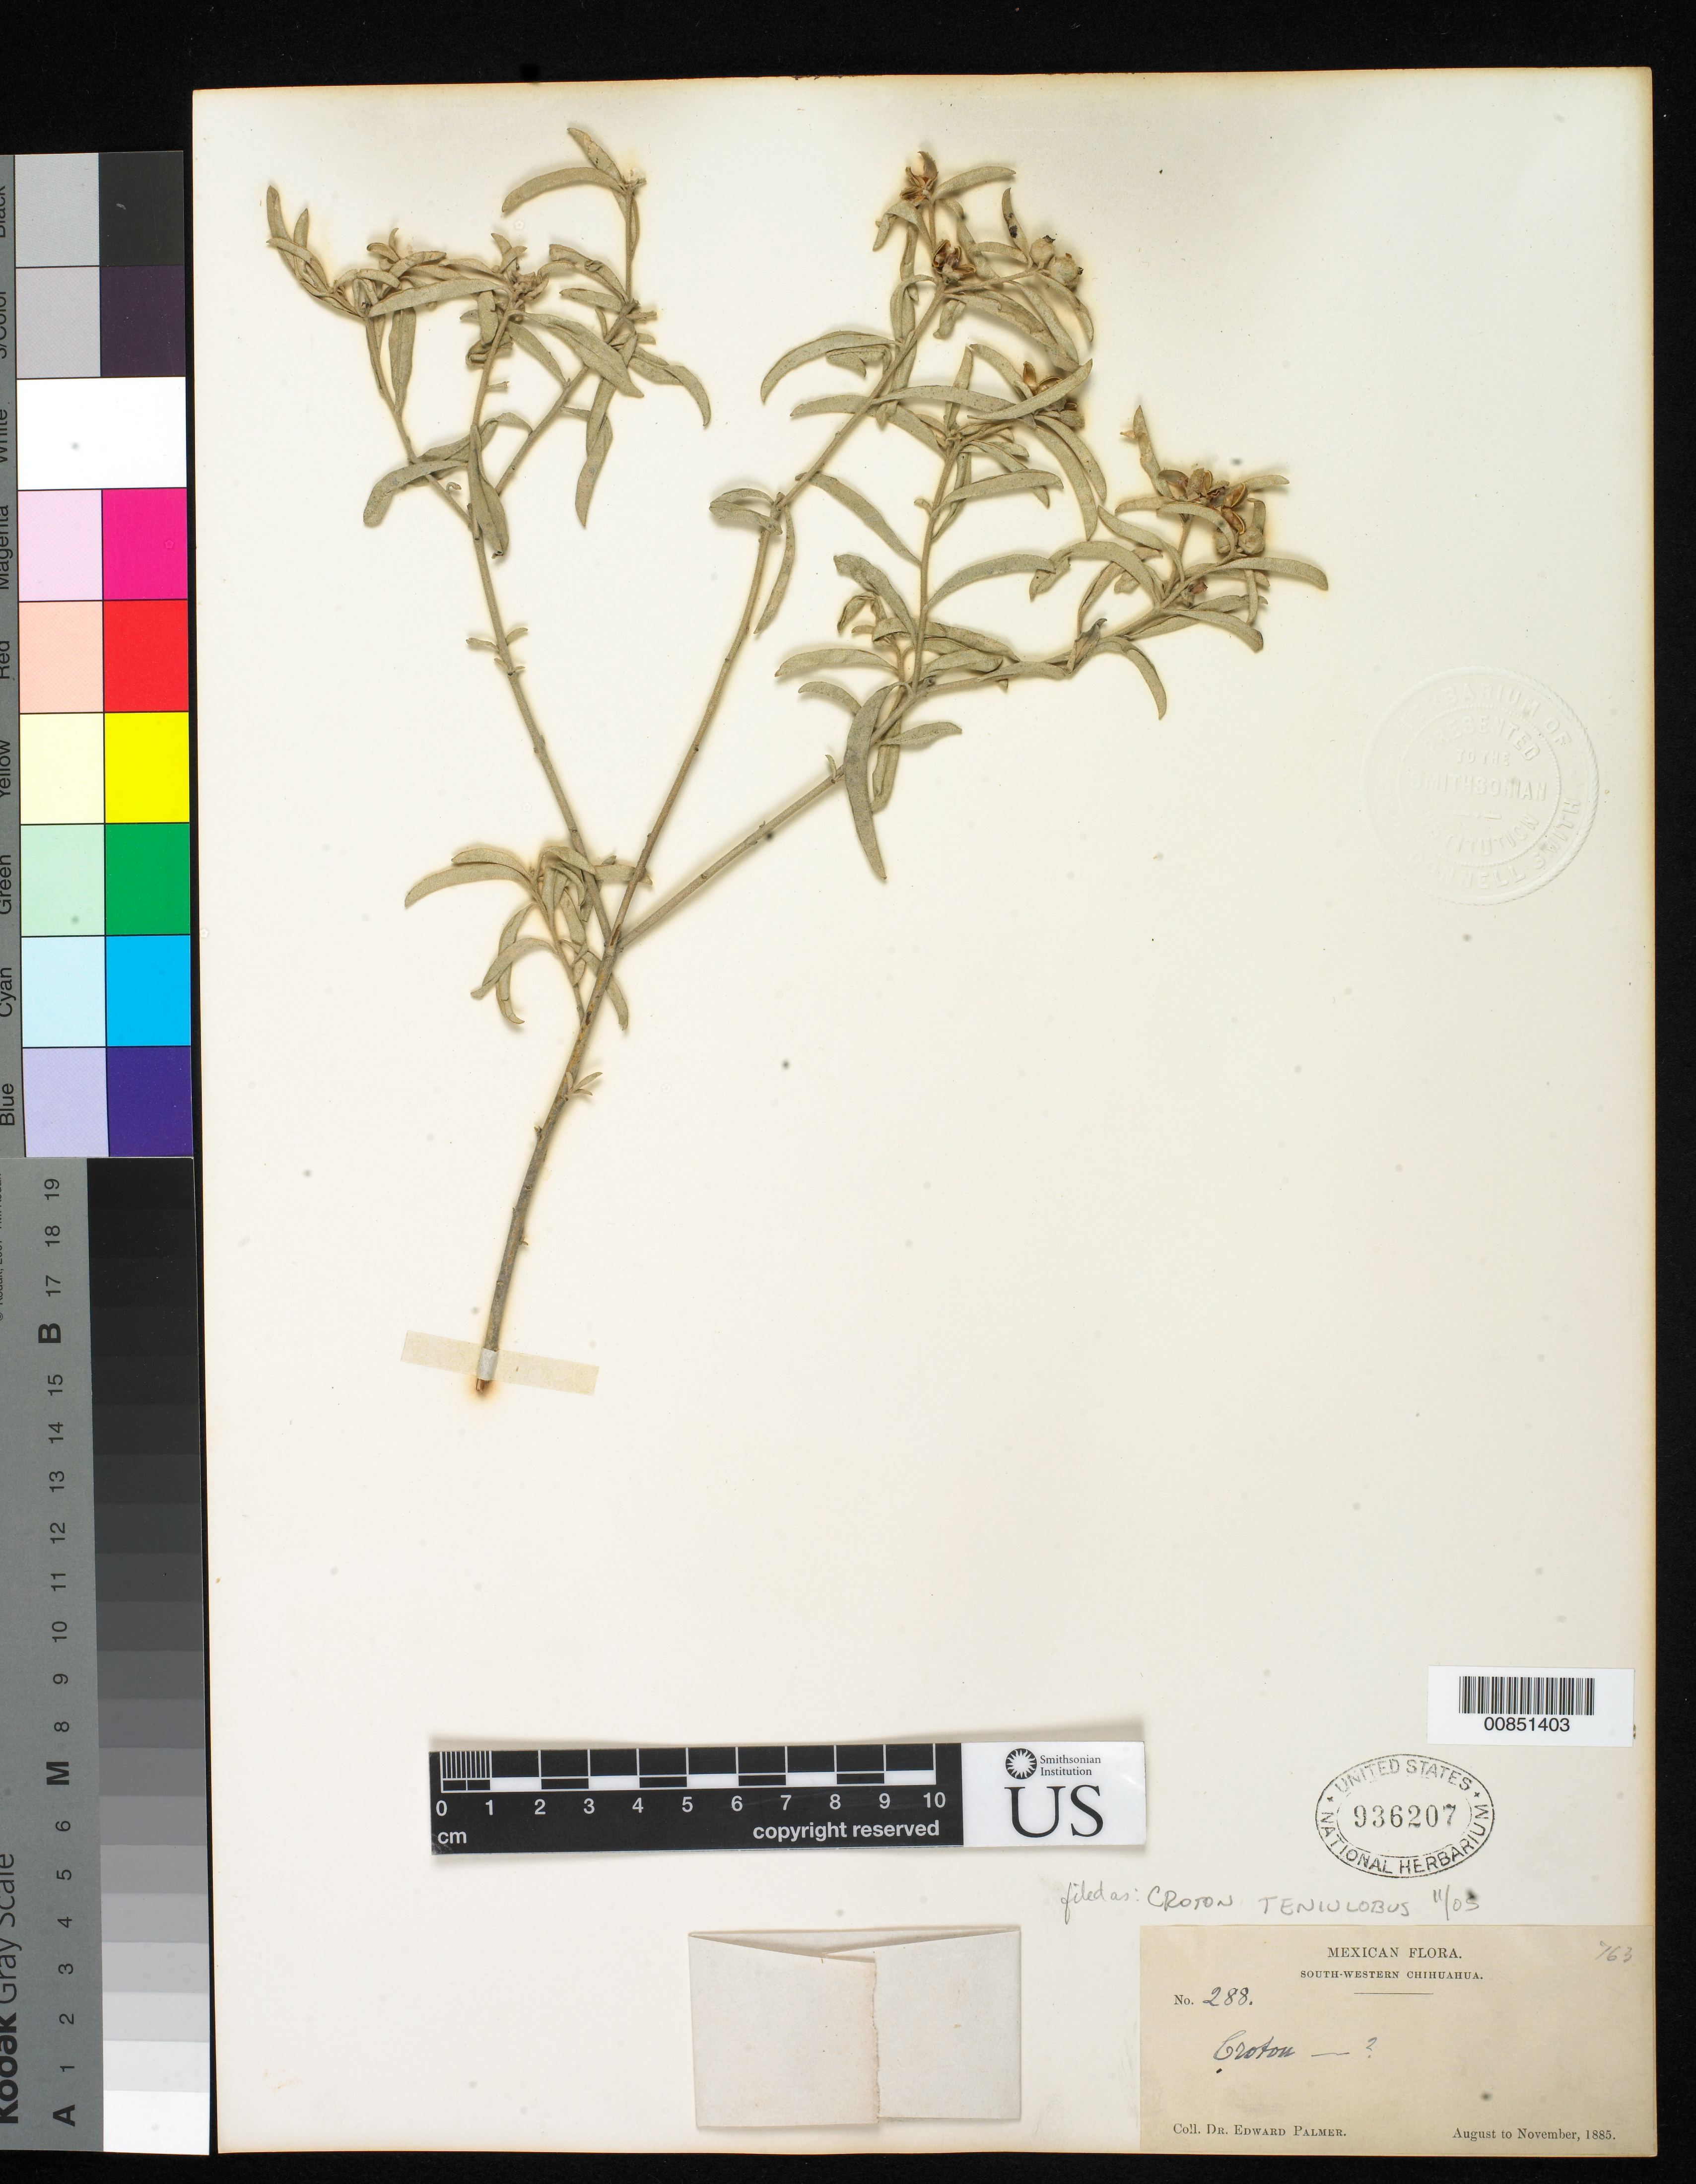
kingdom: Plantae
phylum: Tracheophyta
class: Magnoliopsida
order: Malpighiales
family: Euphorbiaceae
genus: Croton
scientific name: Croton tenuilobus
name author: S. Watson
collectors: E. Palmer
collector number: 288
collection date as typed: Aug 1885 to -- Nov 1885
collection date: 1885-08/1885-11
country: Mexico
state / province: Chihuahua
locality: South-Western Chihuahua.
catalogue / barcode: US 936207